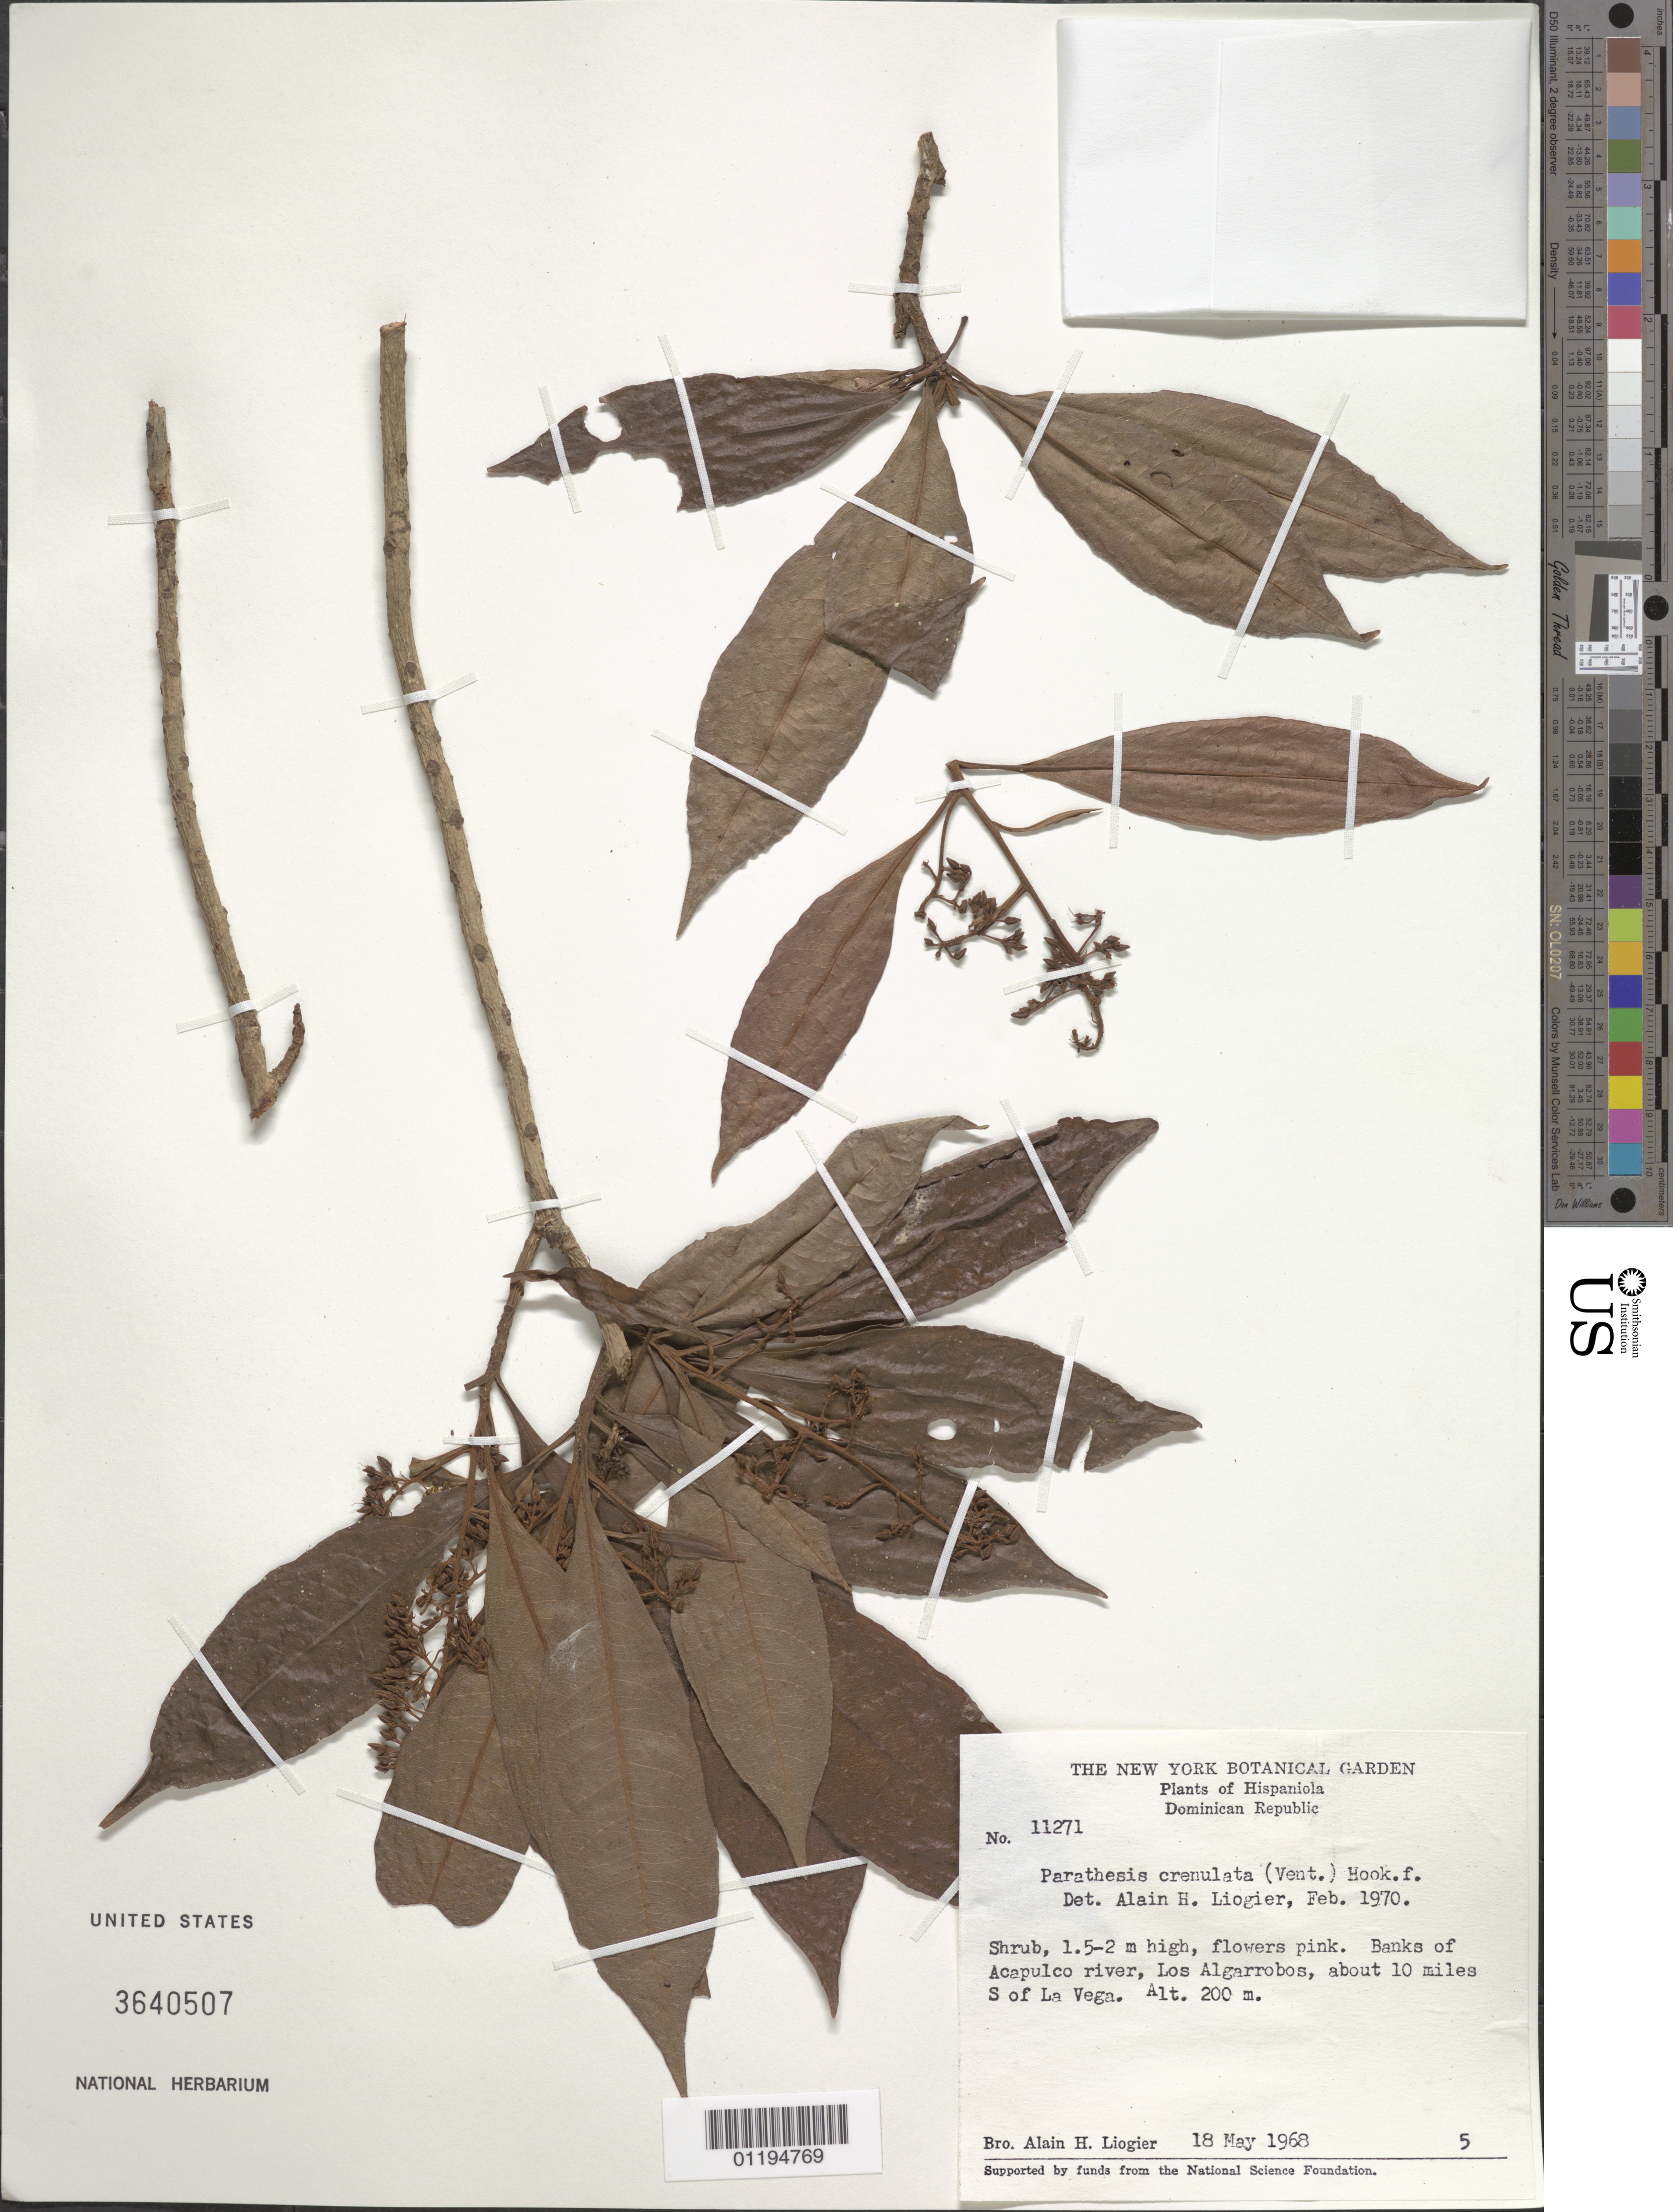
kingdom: Plantae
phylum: Tracheophyta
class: Magnoliopsida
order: Ericales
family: Primulaceae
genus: Parathesis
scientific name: Parathesis crenulata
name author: (Vent.) Hook. f. ex Hemsl.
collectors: A. H. Liogier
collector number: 11271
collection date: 1968-05-18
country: Dominican Republic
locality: along Acapulco River, about 10 miles S of La Vega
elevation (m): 200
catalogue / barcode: US 3640507